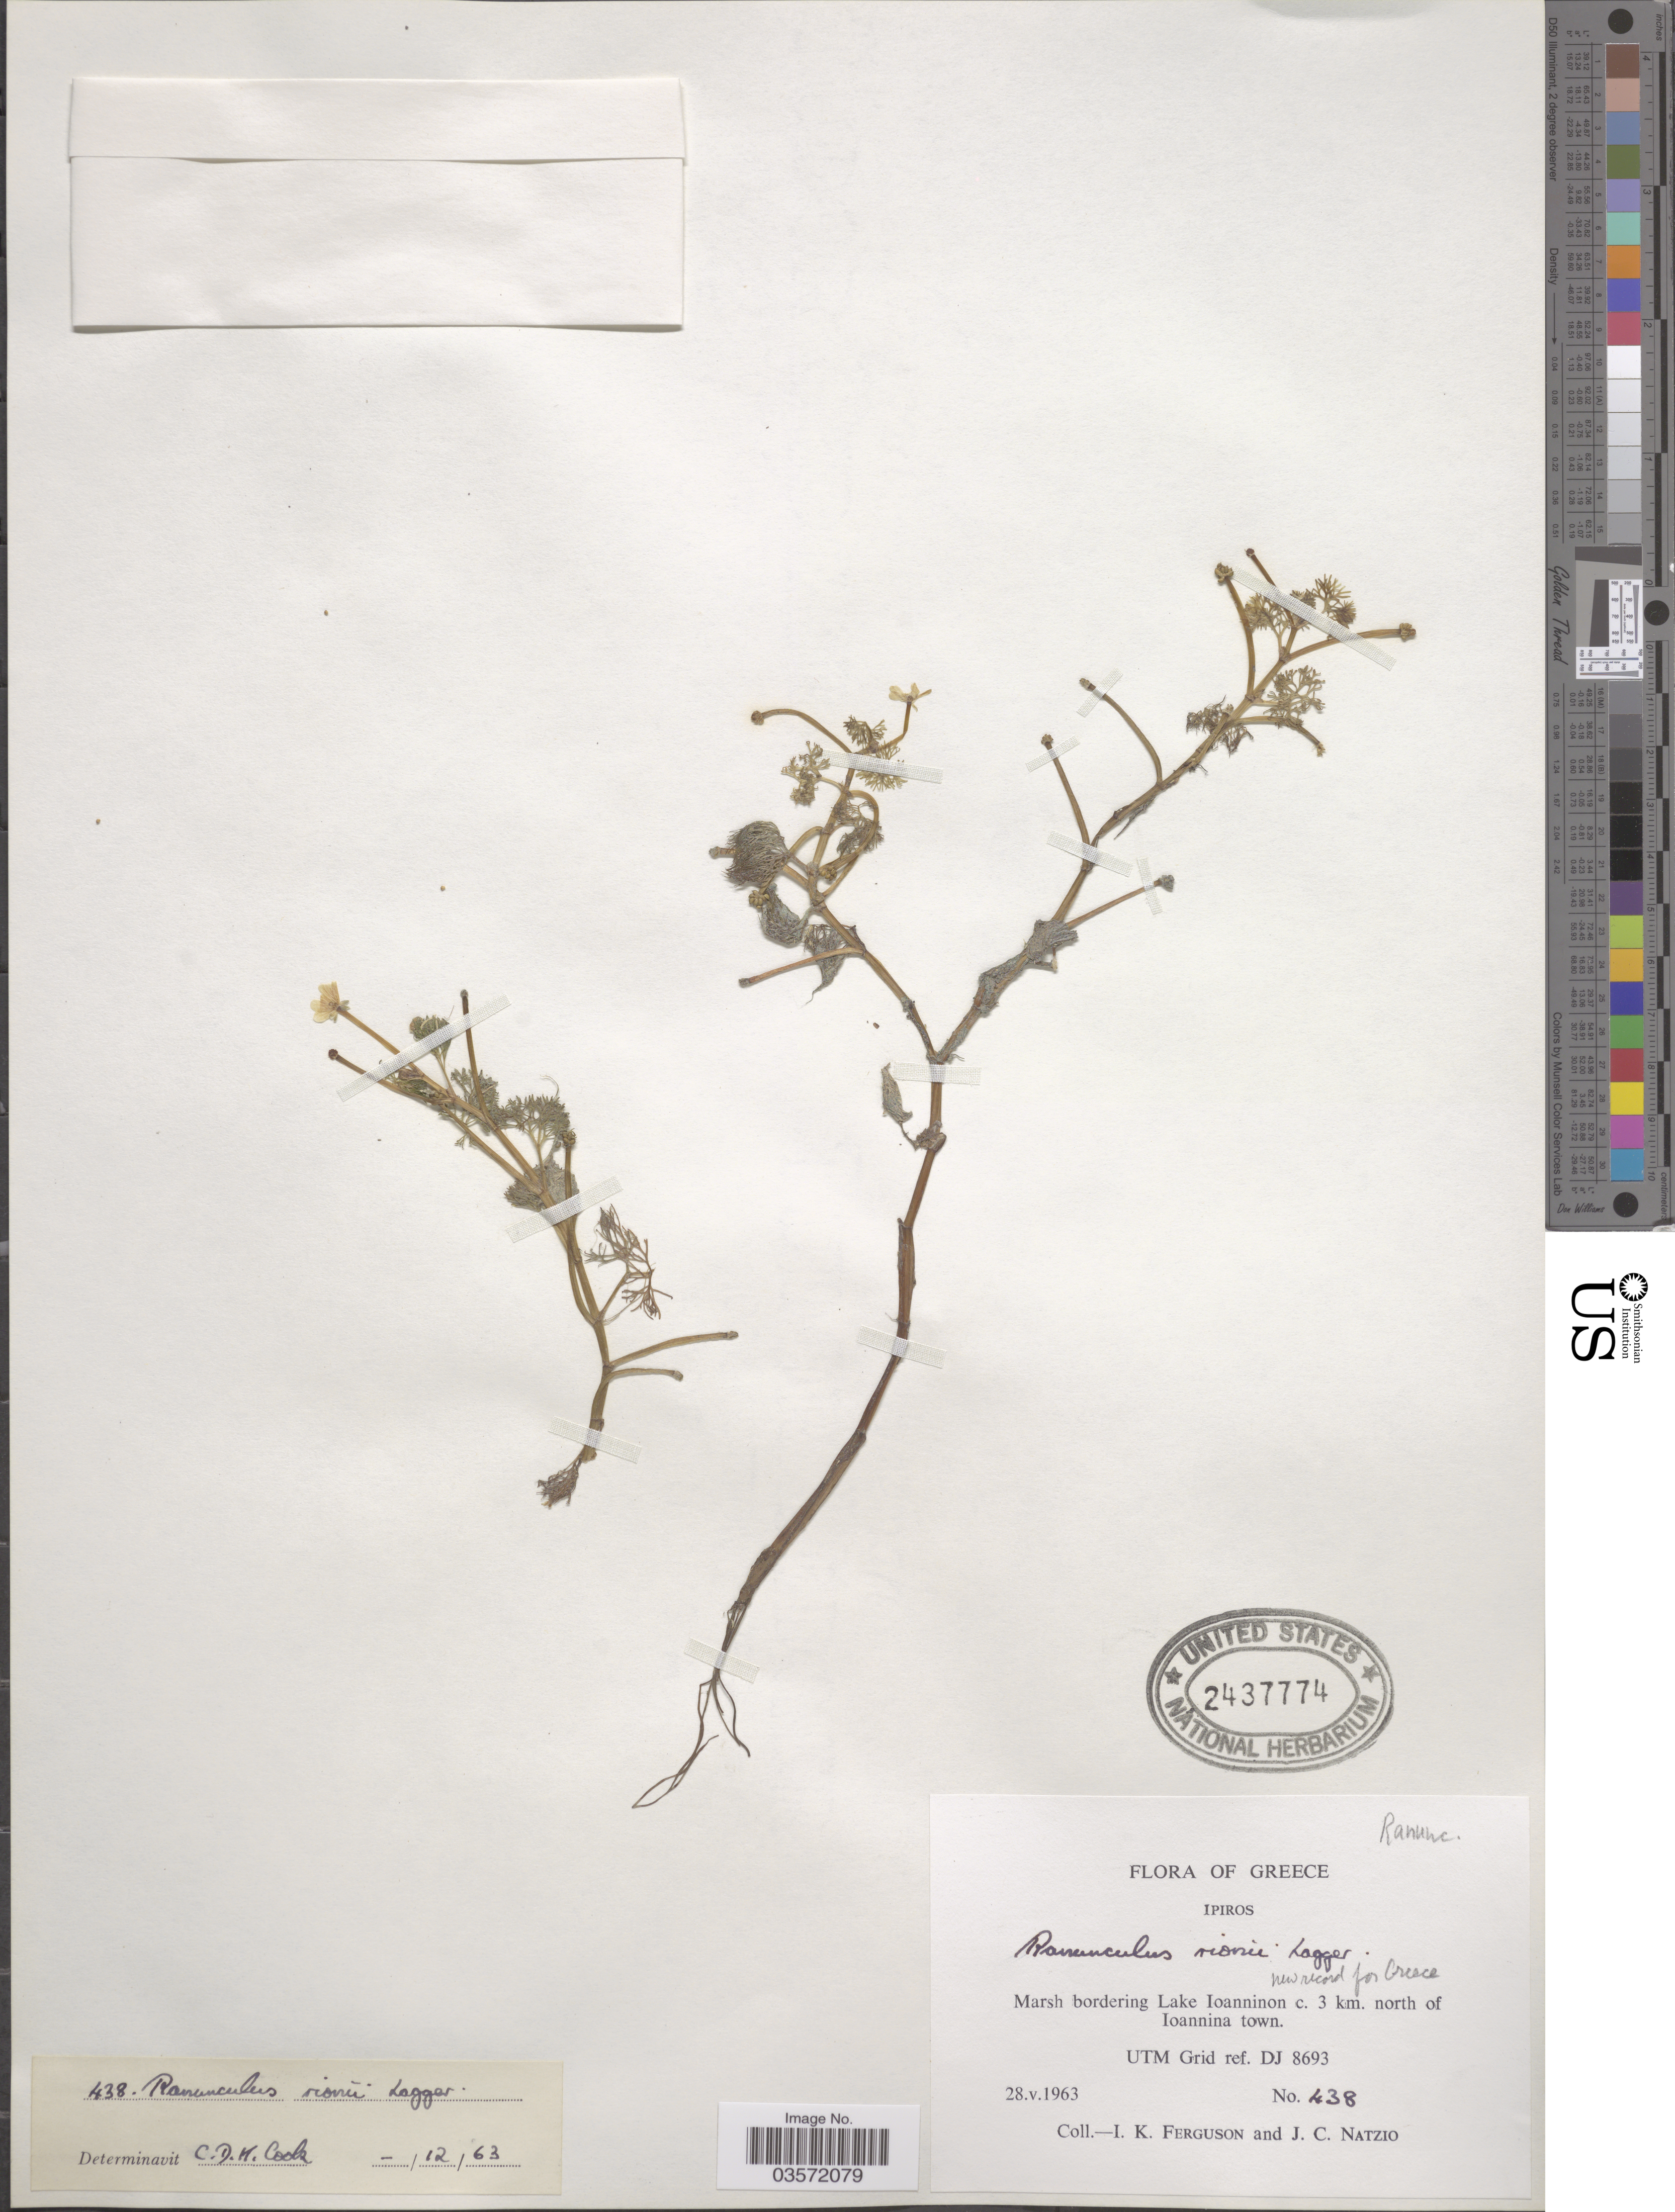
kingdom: Plantae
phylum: Tracheophyta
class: Magnoliopsida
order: Ranunculales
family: Ranunculaceae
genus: Ranunculus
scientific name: Ranunculus rionii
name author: Lagger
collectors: I. K. Ferguson & J. Natzio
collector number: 438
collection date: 1963-05-28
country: Greece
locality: Ipiros. Marsh bordering Lake Ioanninon c. 3 km. north of Ioannina town. UTM Grid ref. DJ 8693.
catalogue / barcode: US 2437774